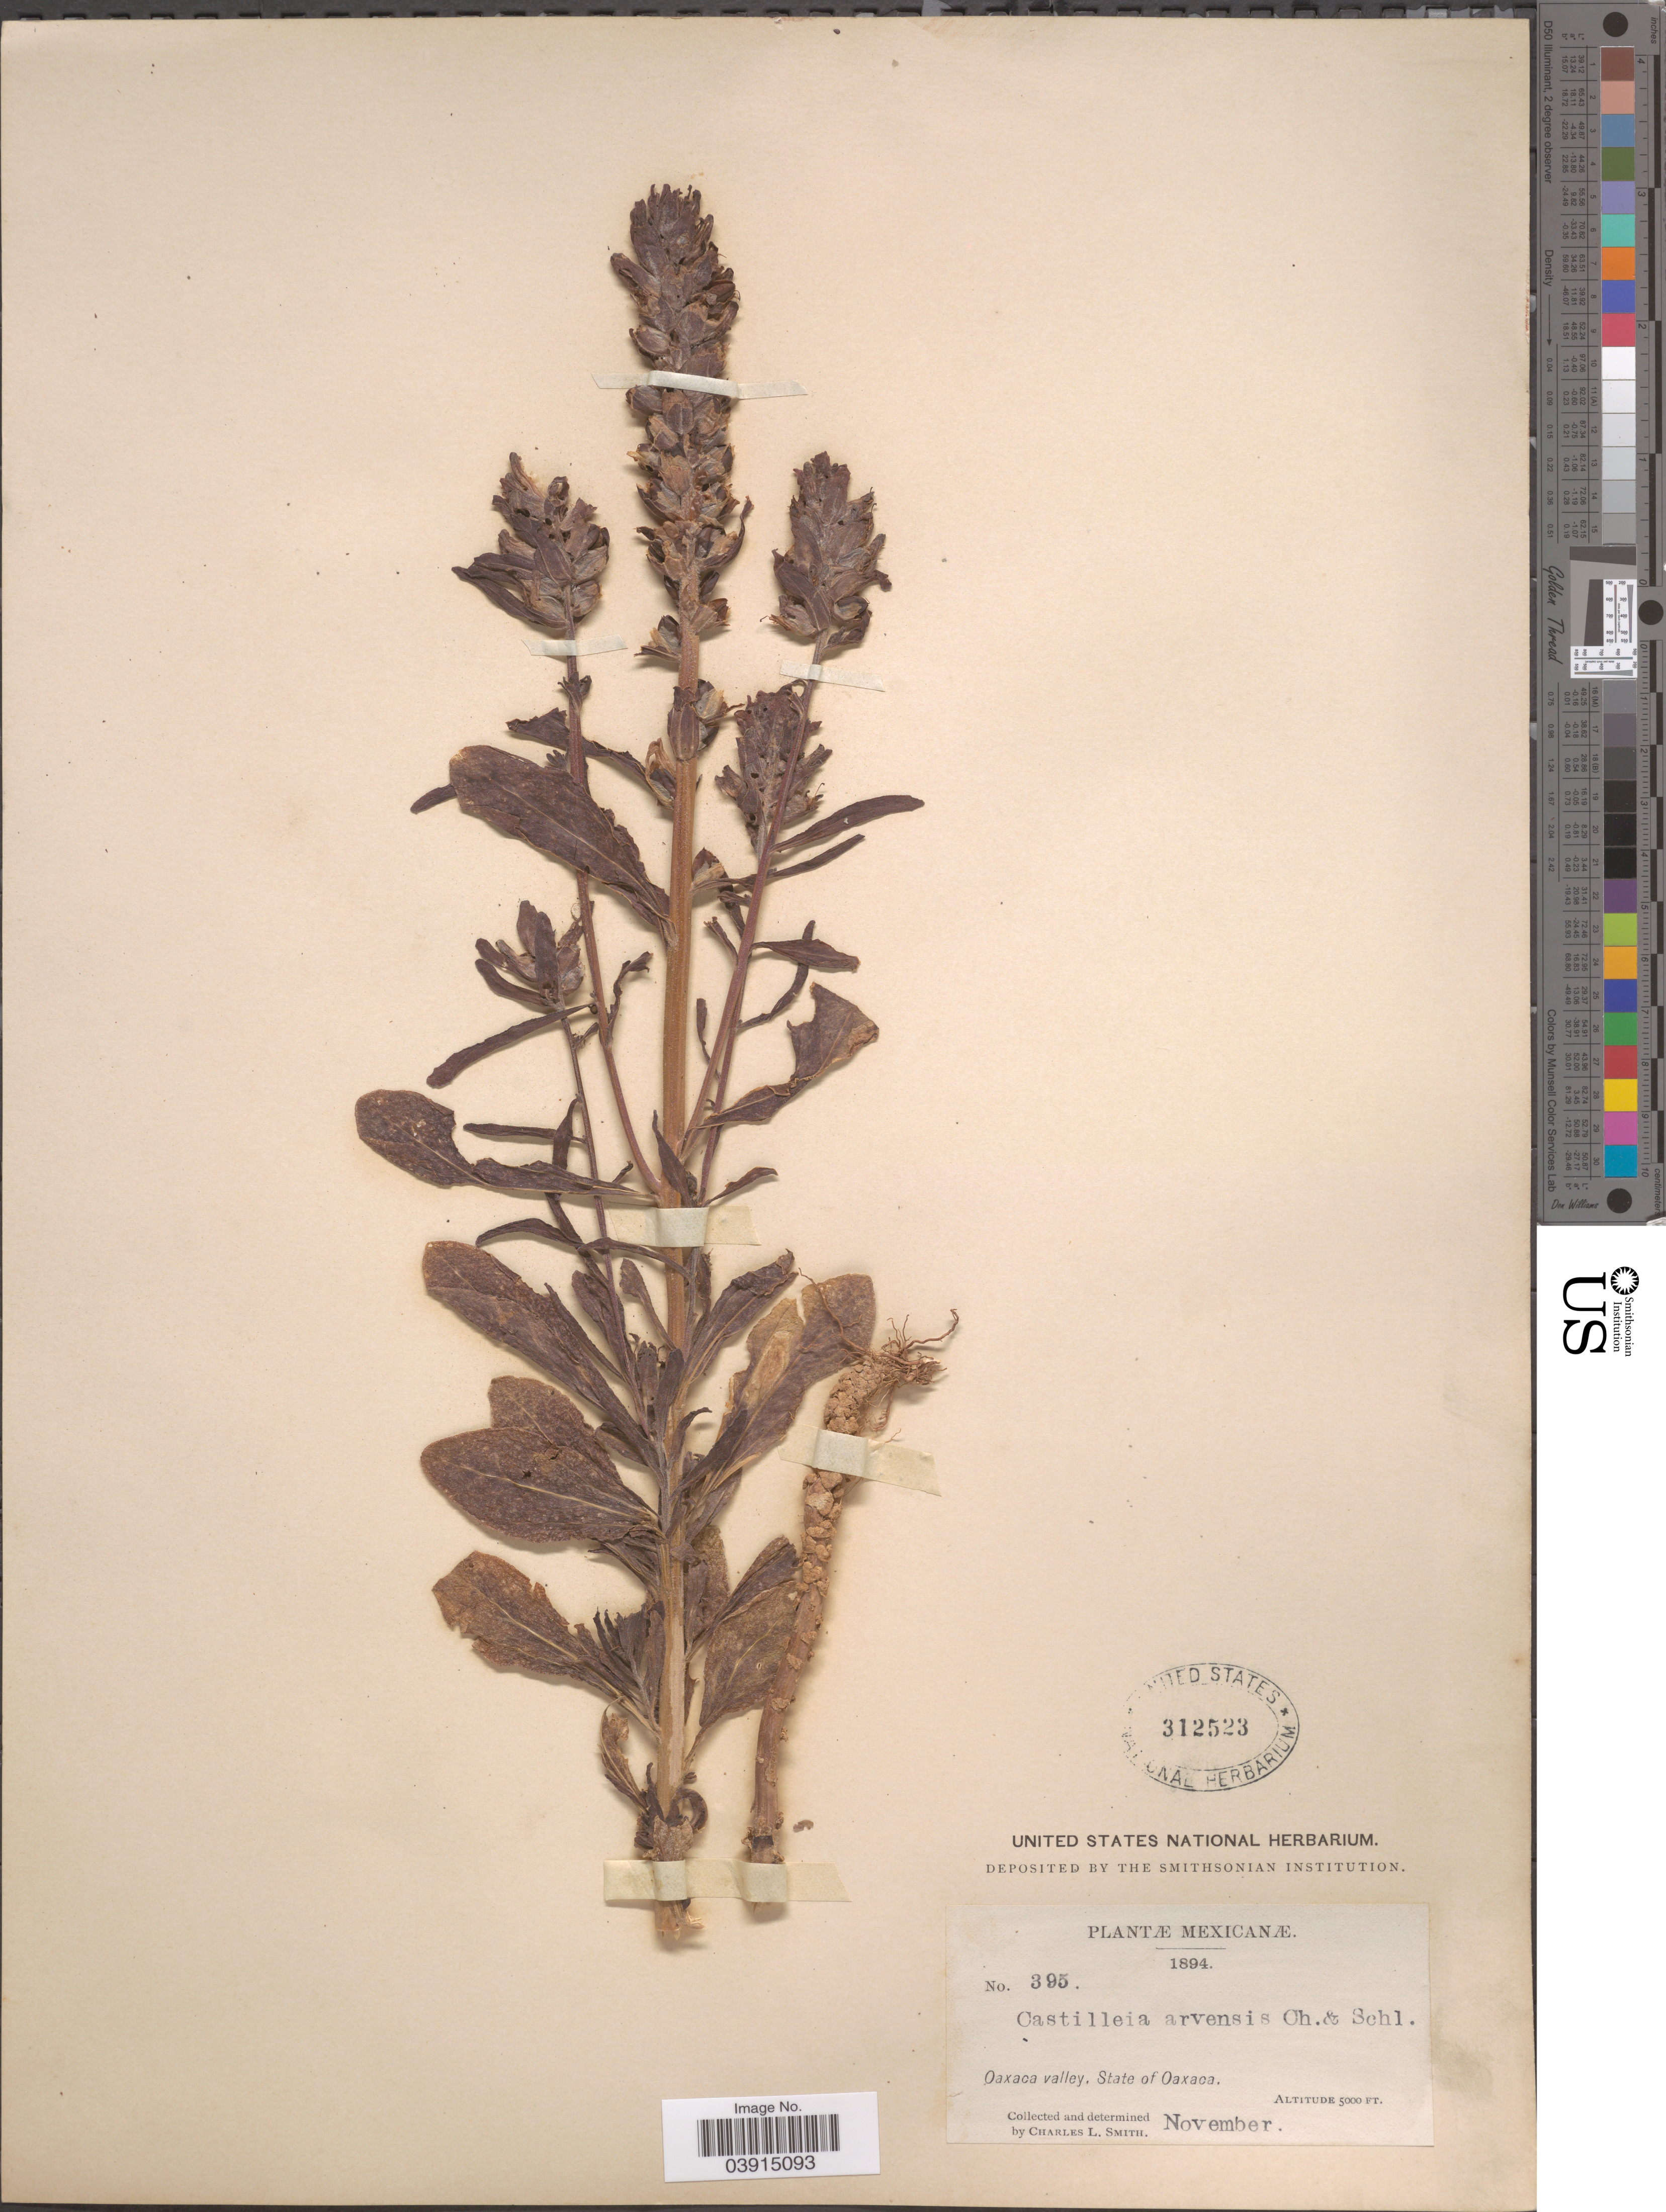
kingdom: Plantae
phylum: Tracheophyta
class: Magnoliopsida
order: Lamiales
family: Orobanchaceae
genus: Castilleja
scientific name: Castilleja arvensis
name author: Schltdl. & Cham.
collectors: C. L. Smith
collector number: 395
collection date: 1894-11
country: Mexico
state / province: Oaxaca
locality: Oaxaca valley.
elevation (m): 1524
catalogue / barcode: US 312523